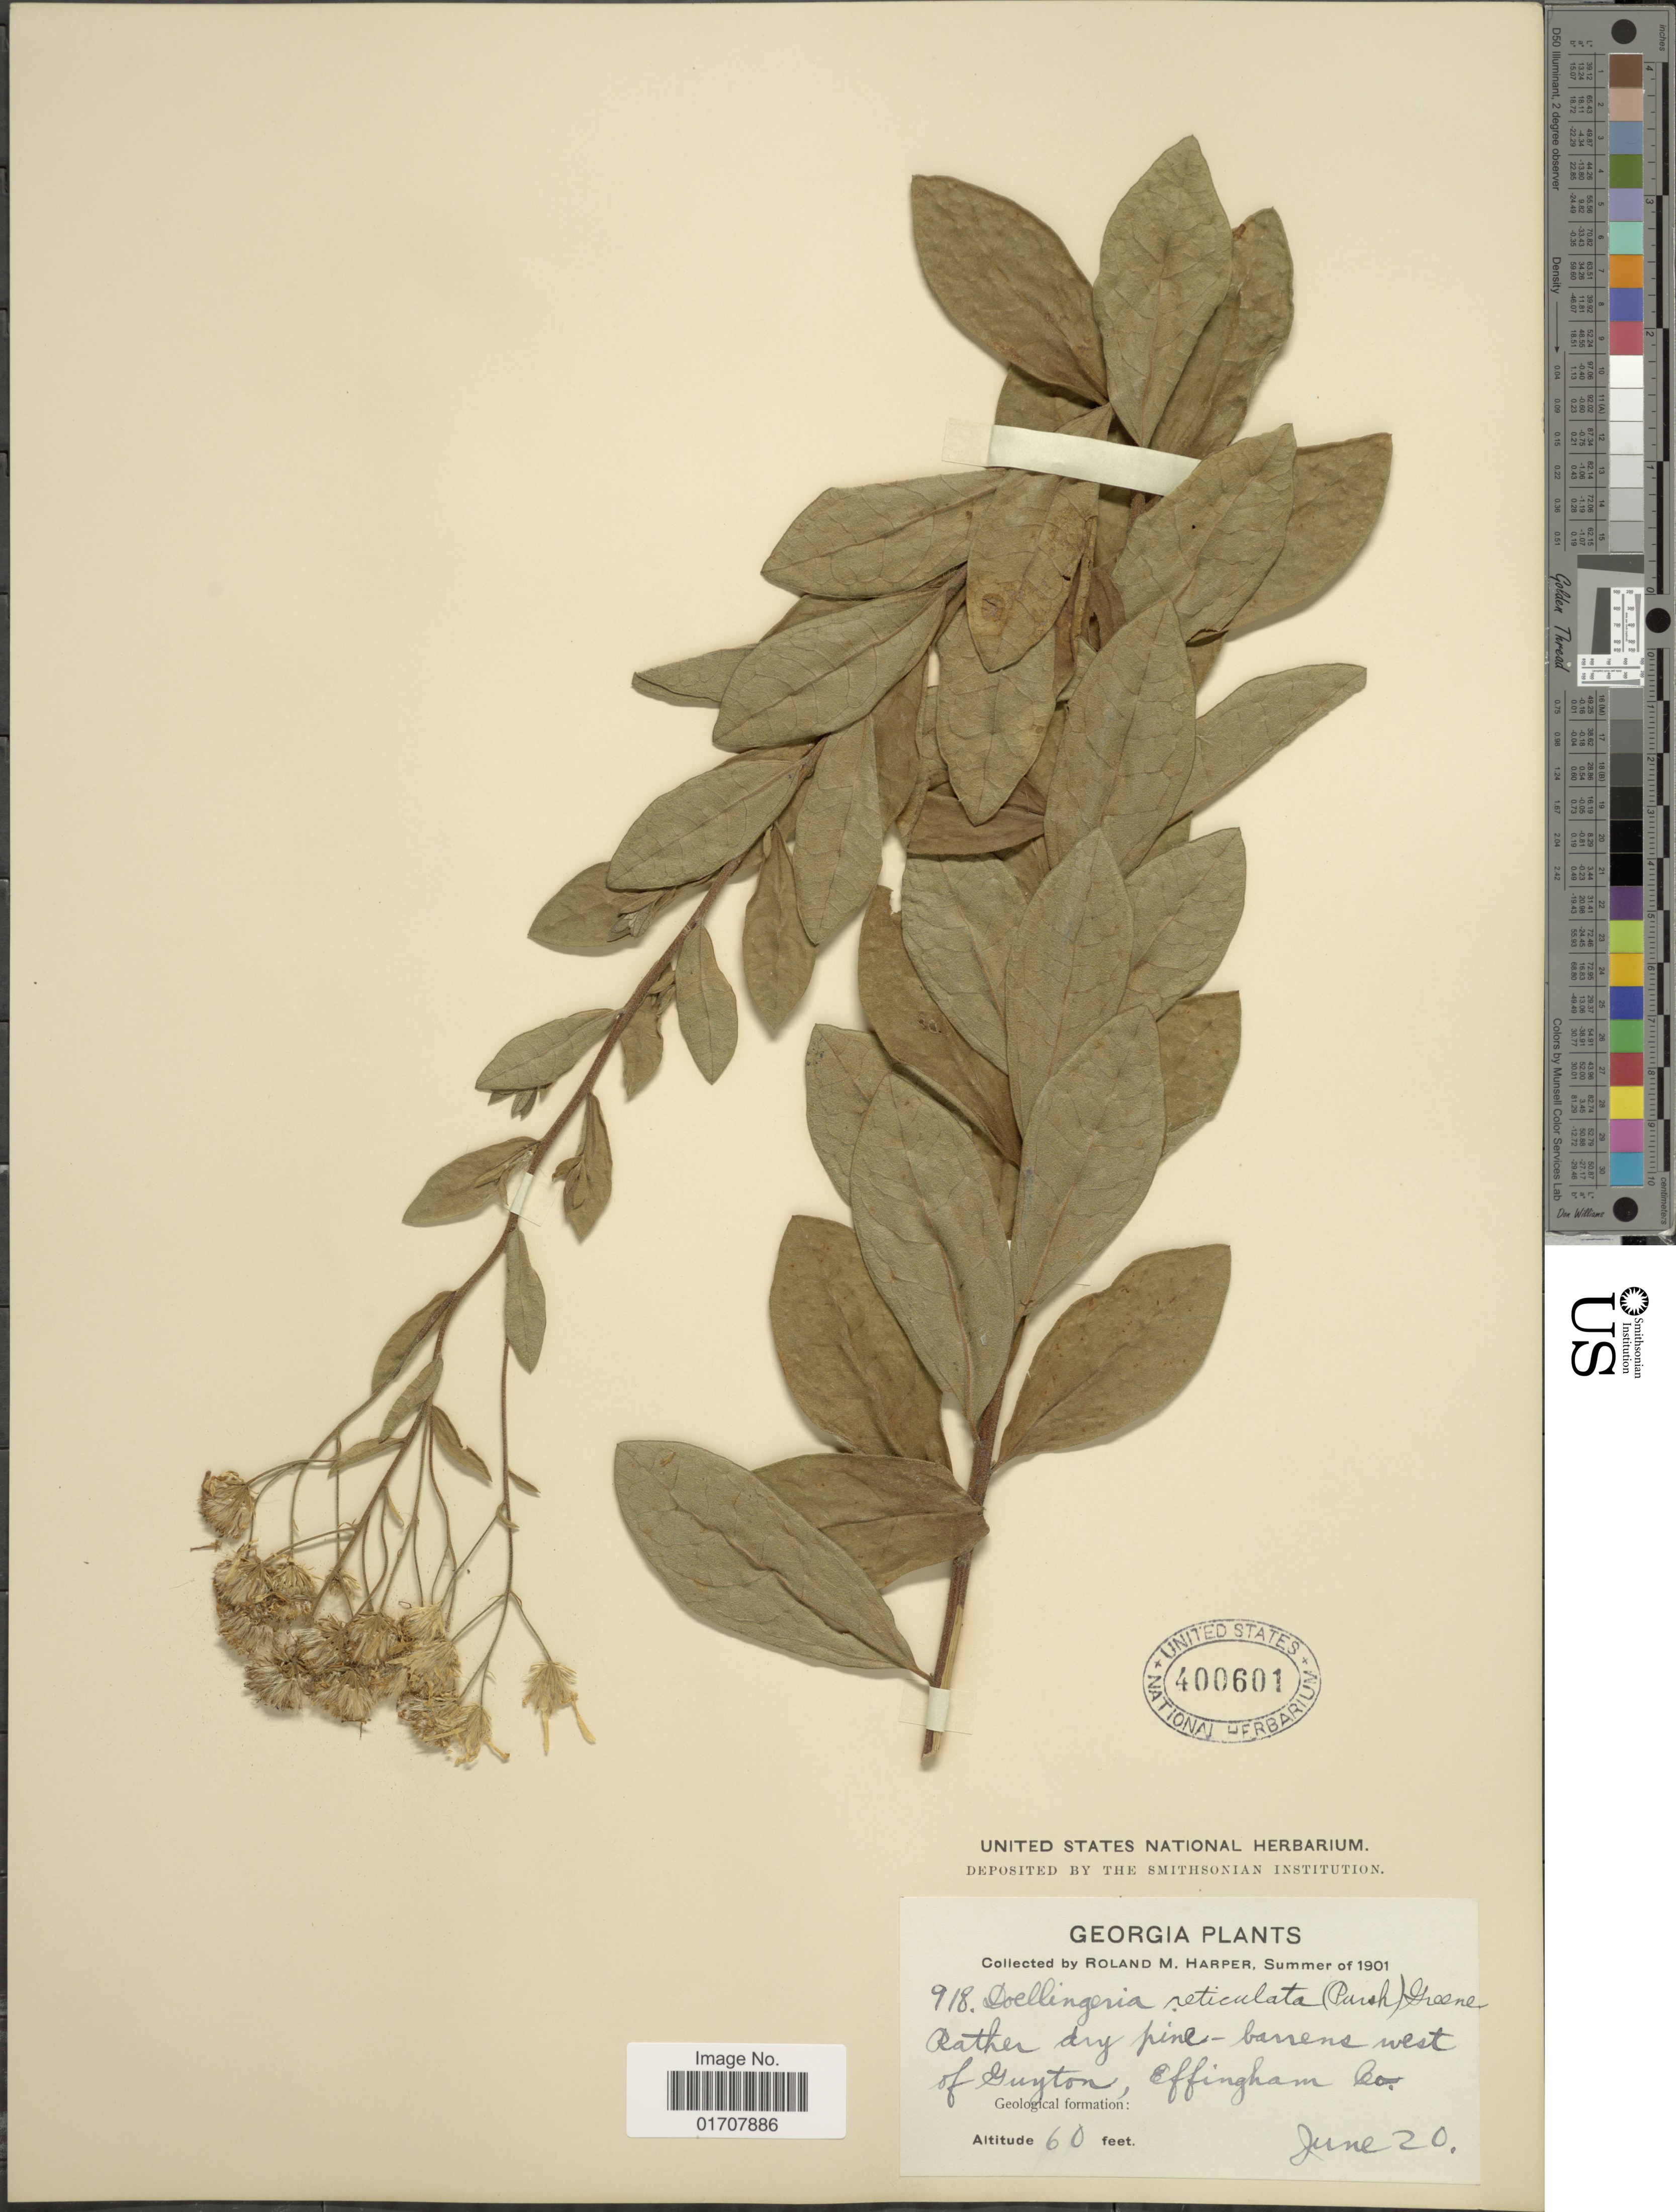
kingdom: Plantae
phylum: Tracheophyta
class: Magnoliopsida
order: Asterales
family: Asteraceae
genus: Oclemena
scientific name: Oclemena reticulata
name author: (Pursh) G.L. Nesom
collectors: R. M. Harper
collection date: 1901-06-20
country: United States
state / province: Georgia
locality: Rather dry pine-barrens west of Guyton, Effingham Co.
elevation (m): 18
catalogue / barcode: US 400601